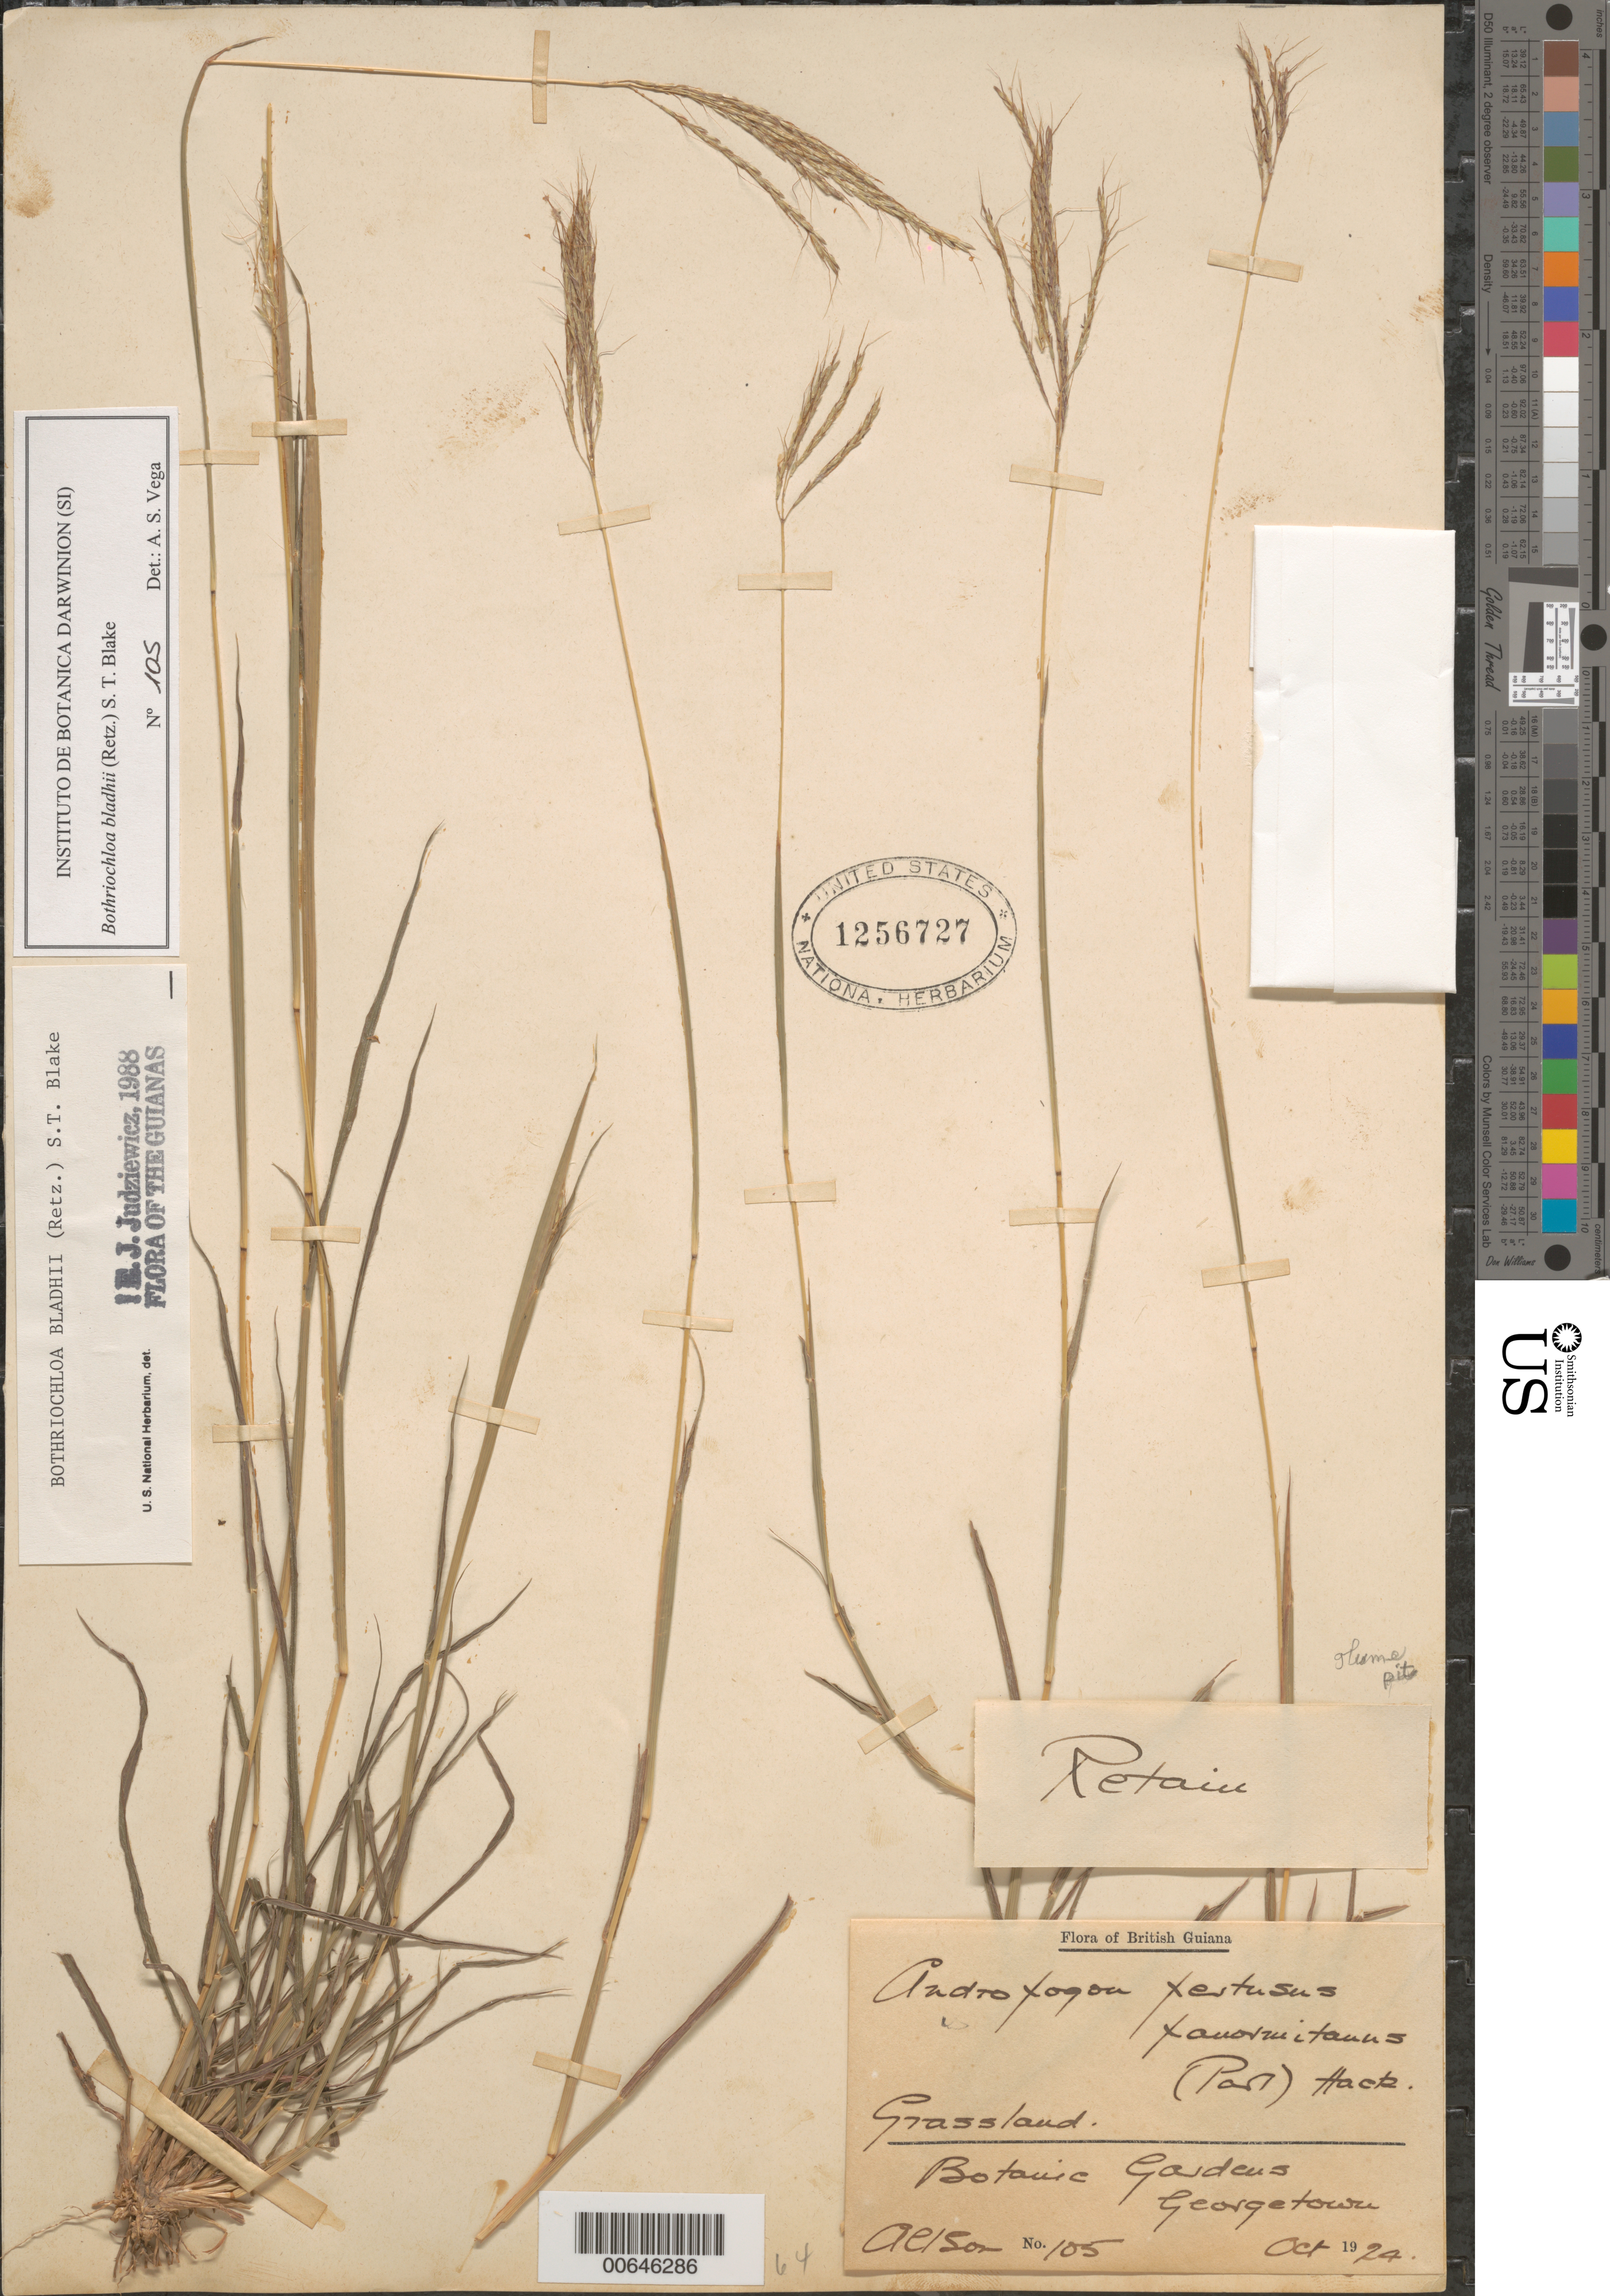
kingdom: Plantae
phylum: Tracheophyta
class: Liliopsida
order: Poales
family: Poaceae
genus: Bothriochloa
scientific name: Bothriochloa bladhii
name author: (Retz.) S.T. Blake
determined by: Vega, --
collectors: R. Altson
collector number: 105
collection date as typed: Oct-24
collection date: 1924-10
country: Guyana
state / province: Demerara-Mahaica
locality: Georgetown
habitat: Botanic Garden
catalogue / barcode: US 1256727